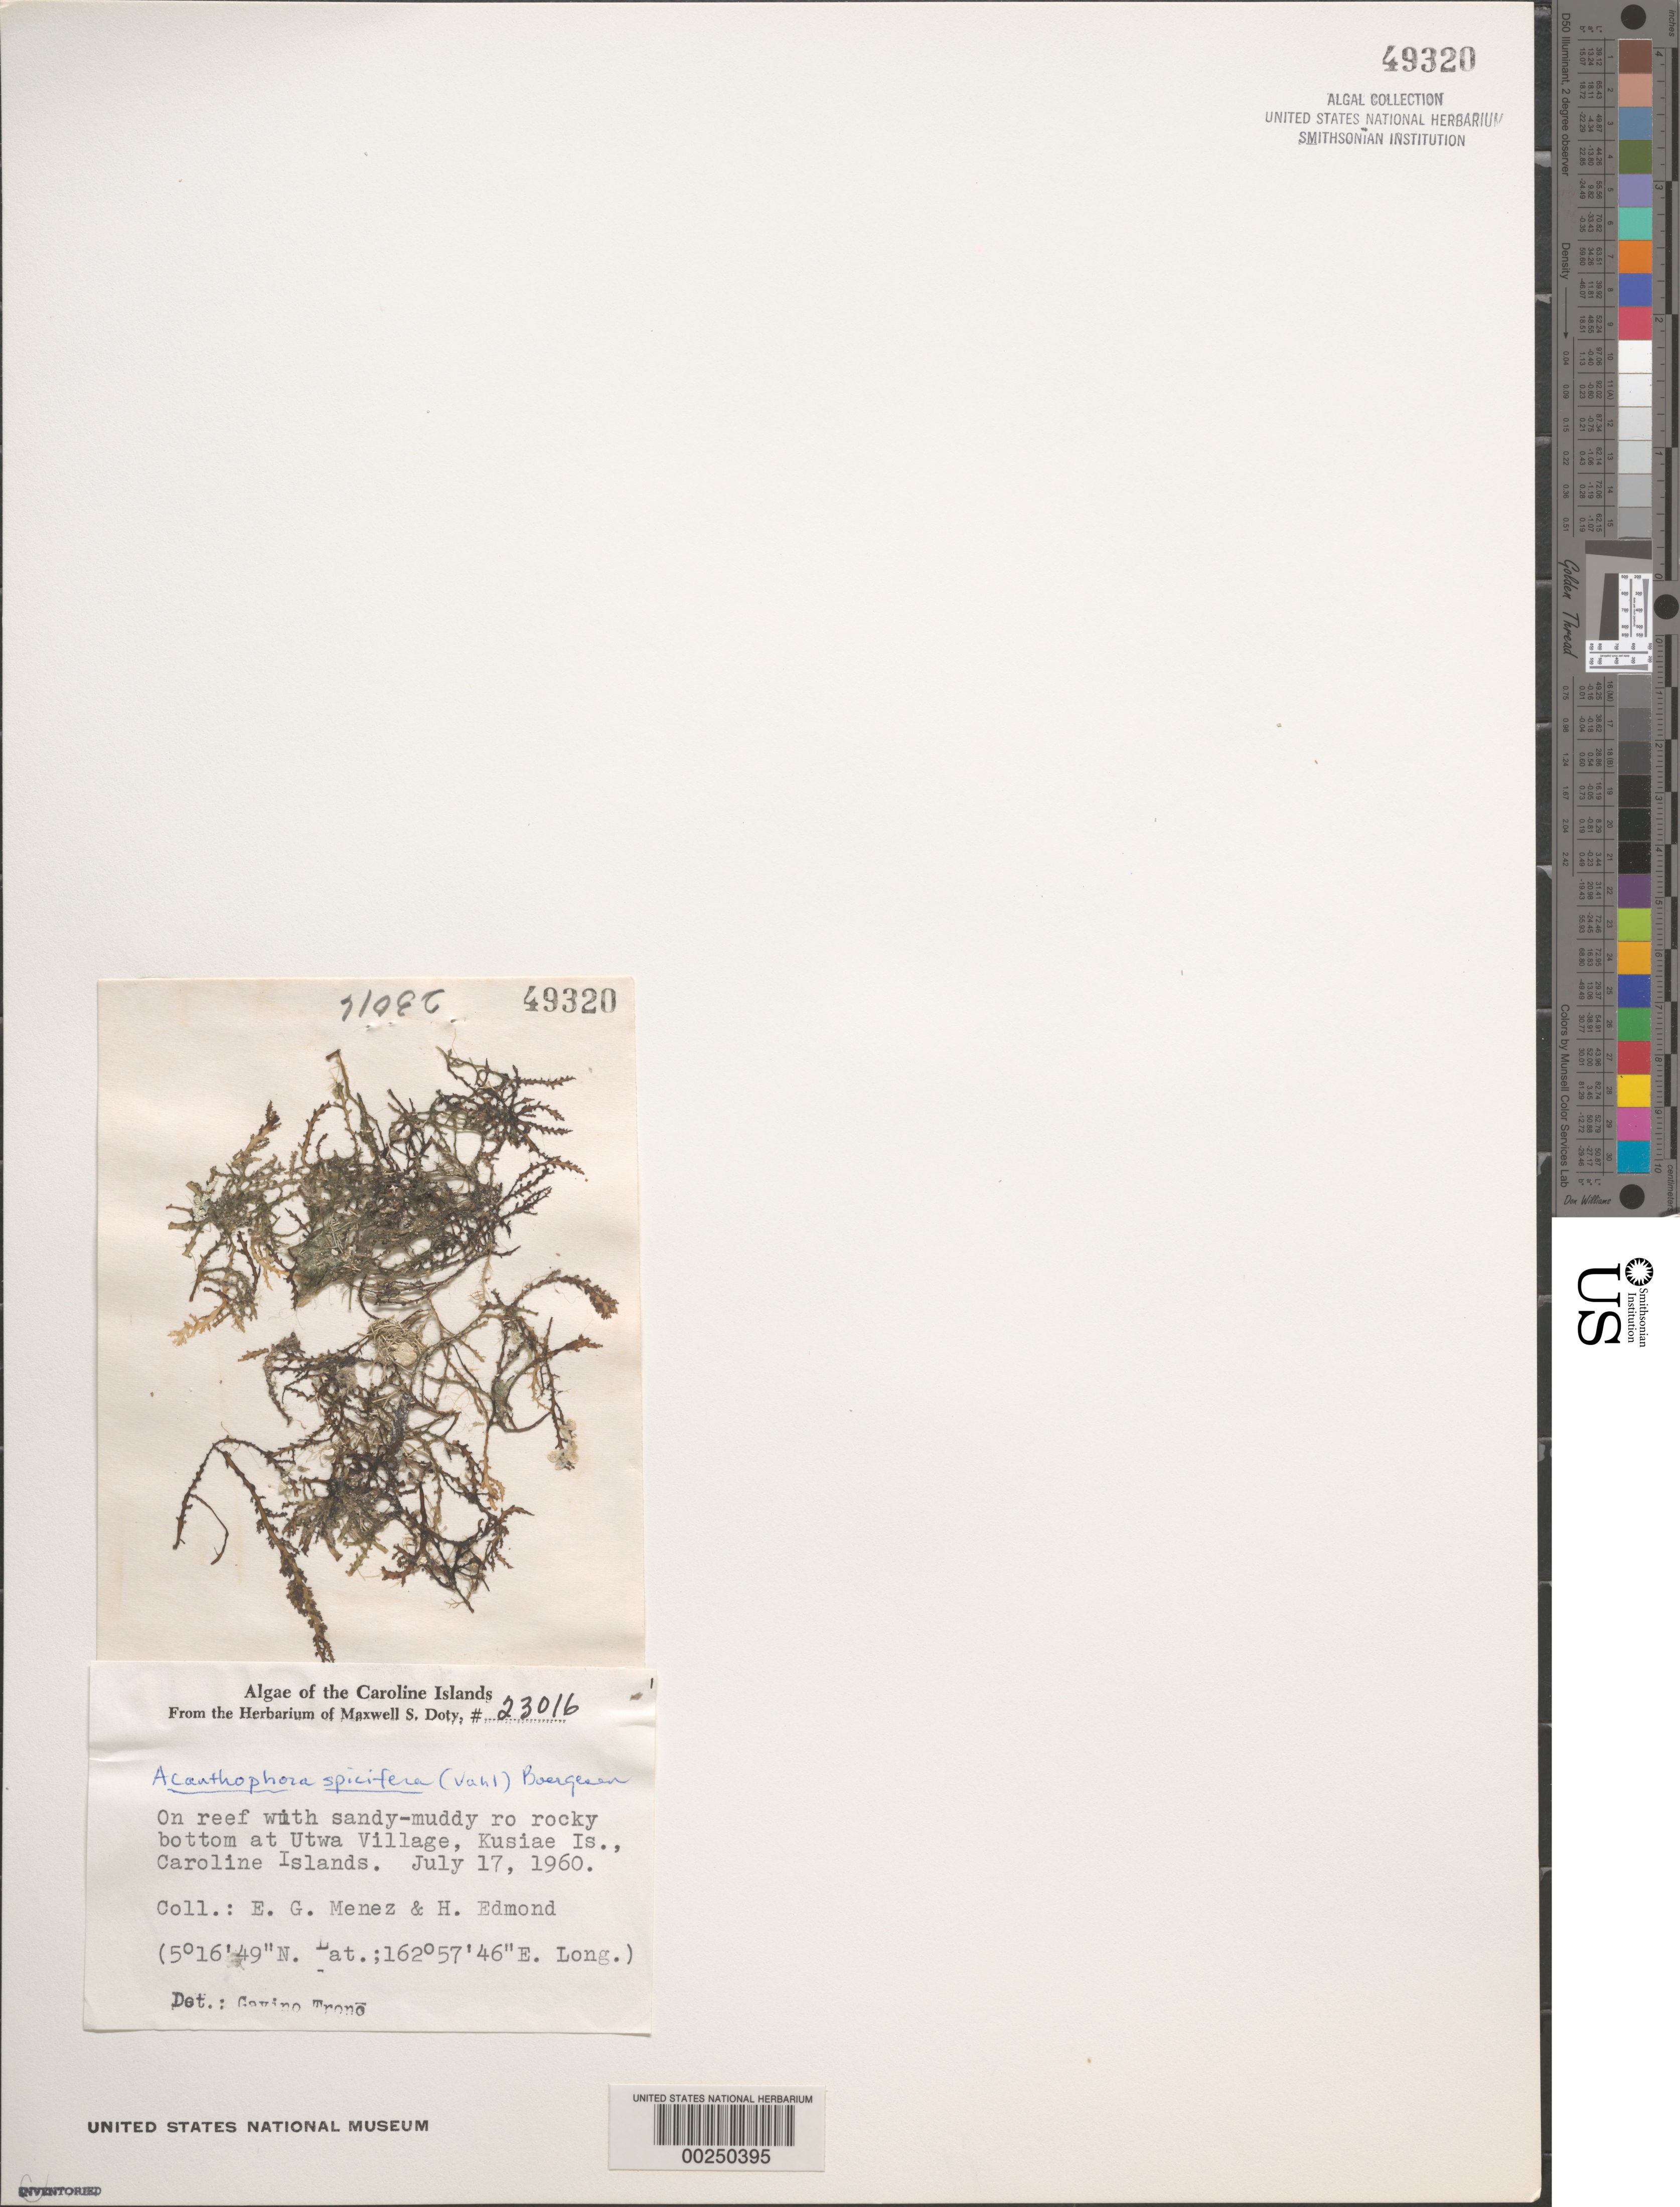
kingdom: Plantae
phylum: Rhodophyta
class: Florideophyceae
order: Ceramiales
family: Rhodomelaceae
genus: Acanthophora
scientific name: Acanthophora spicifera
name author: (Vahl) Børgesen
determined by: Trono, Gavino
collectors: Meñez & H. Edmond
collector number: MSD 23016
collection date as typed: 17 Jul 1960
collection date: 1960-07-17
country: Micronesia, Federated States of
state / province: Kosrae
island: Utwa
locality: Utwa Island, Utwa Village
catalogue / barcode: US 49320